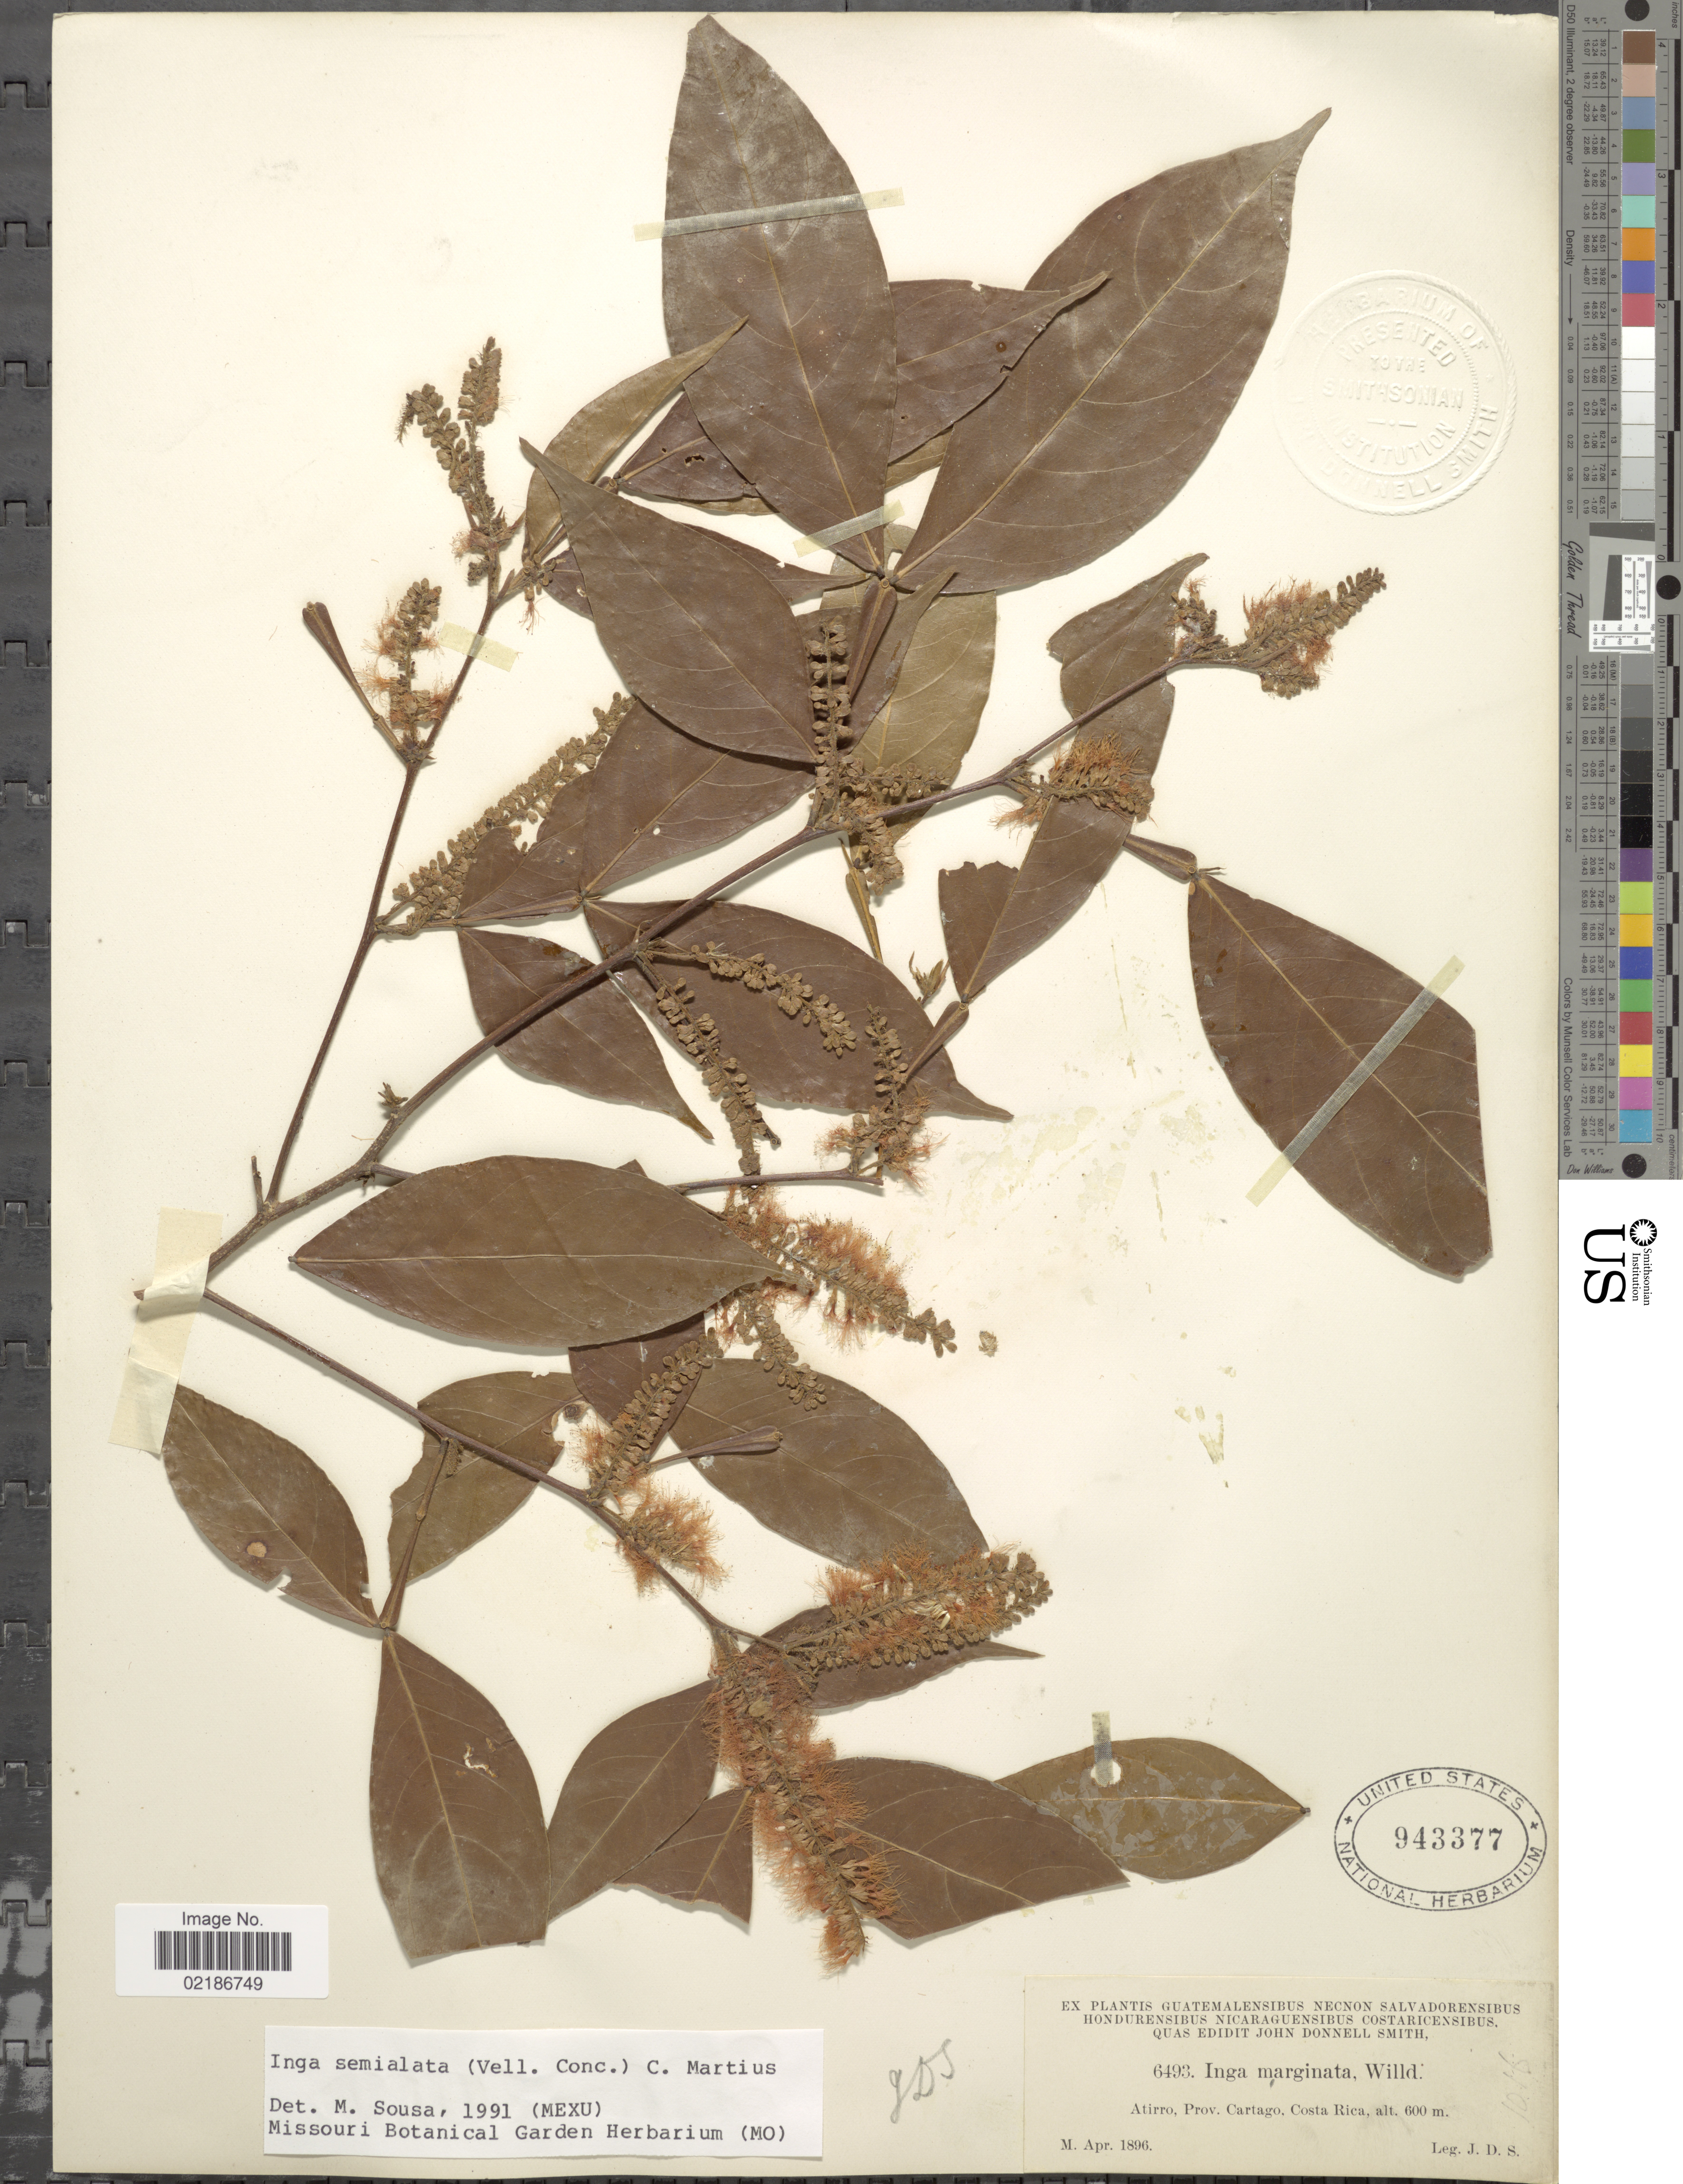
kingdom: Plantae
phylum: Tracheophyta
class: Magnoliopsida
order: Fabales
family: Fabaceae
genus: Inga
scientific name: Inga marginata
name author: Willd.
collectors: J. Donnell Smith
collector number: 6493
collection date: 1896-04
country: Costa Rica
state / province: Cartago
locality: Atirro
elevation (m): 600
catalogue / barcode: US 943377